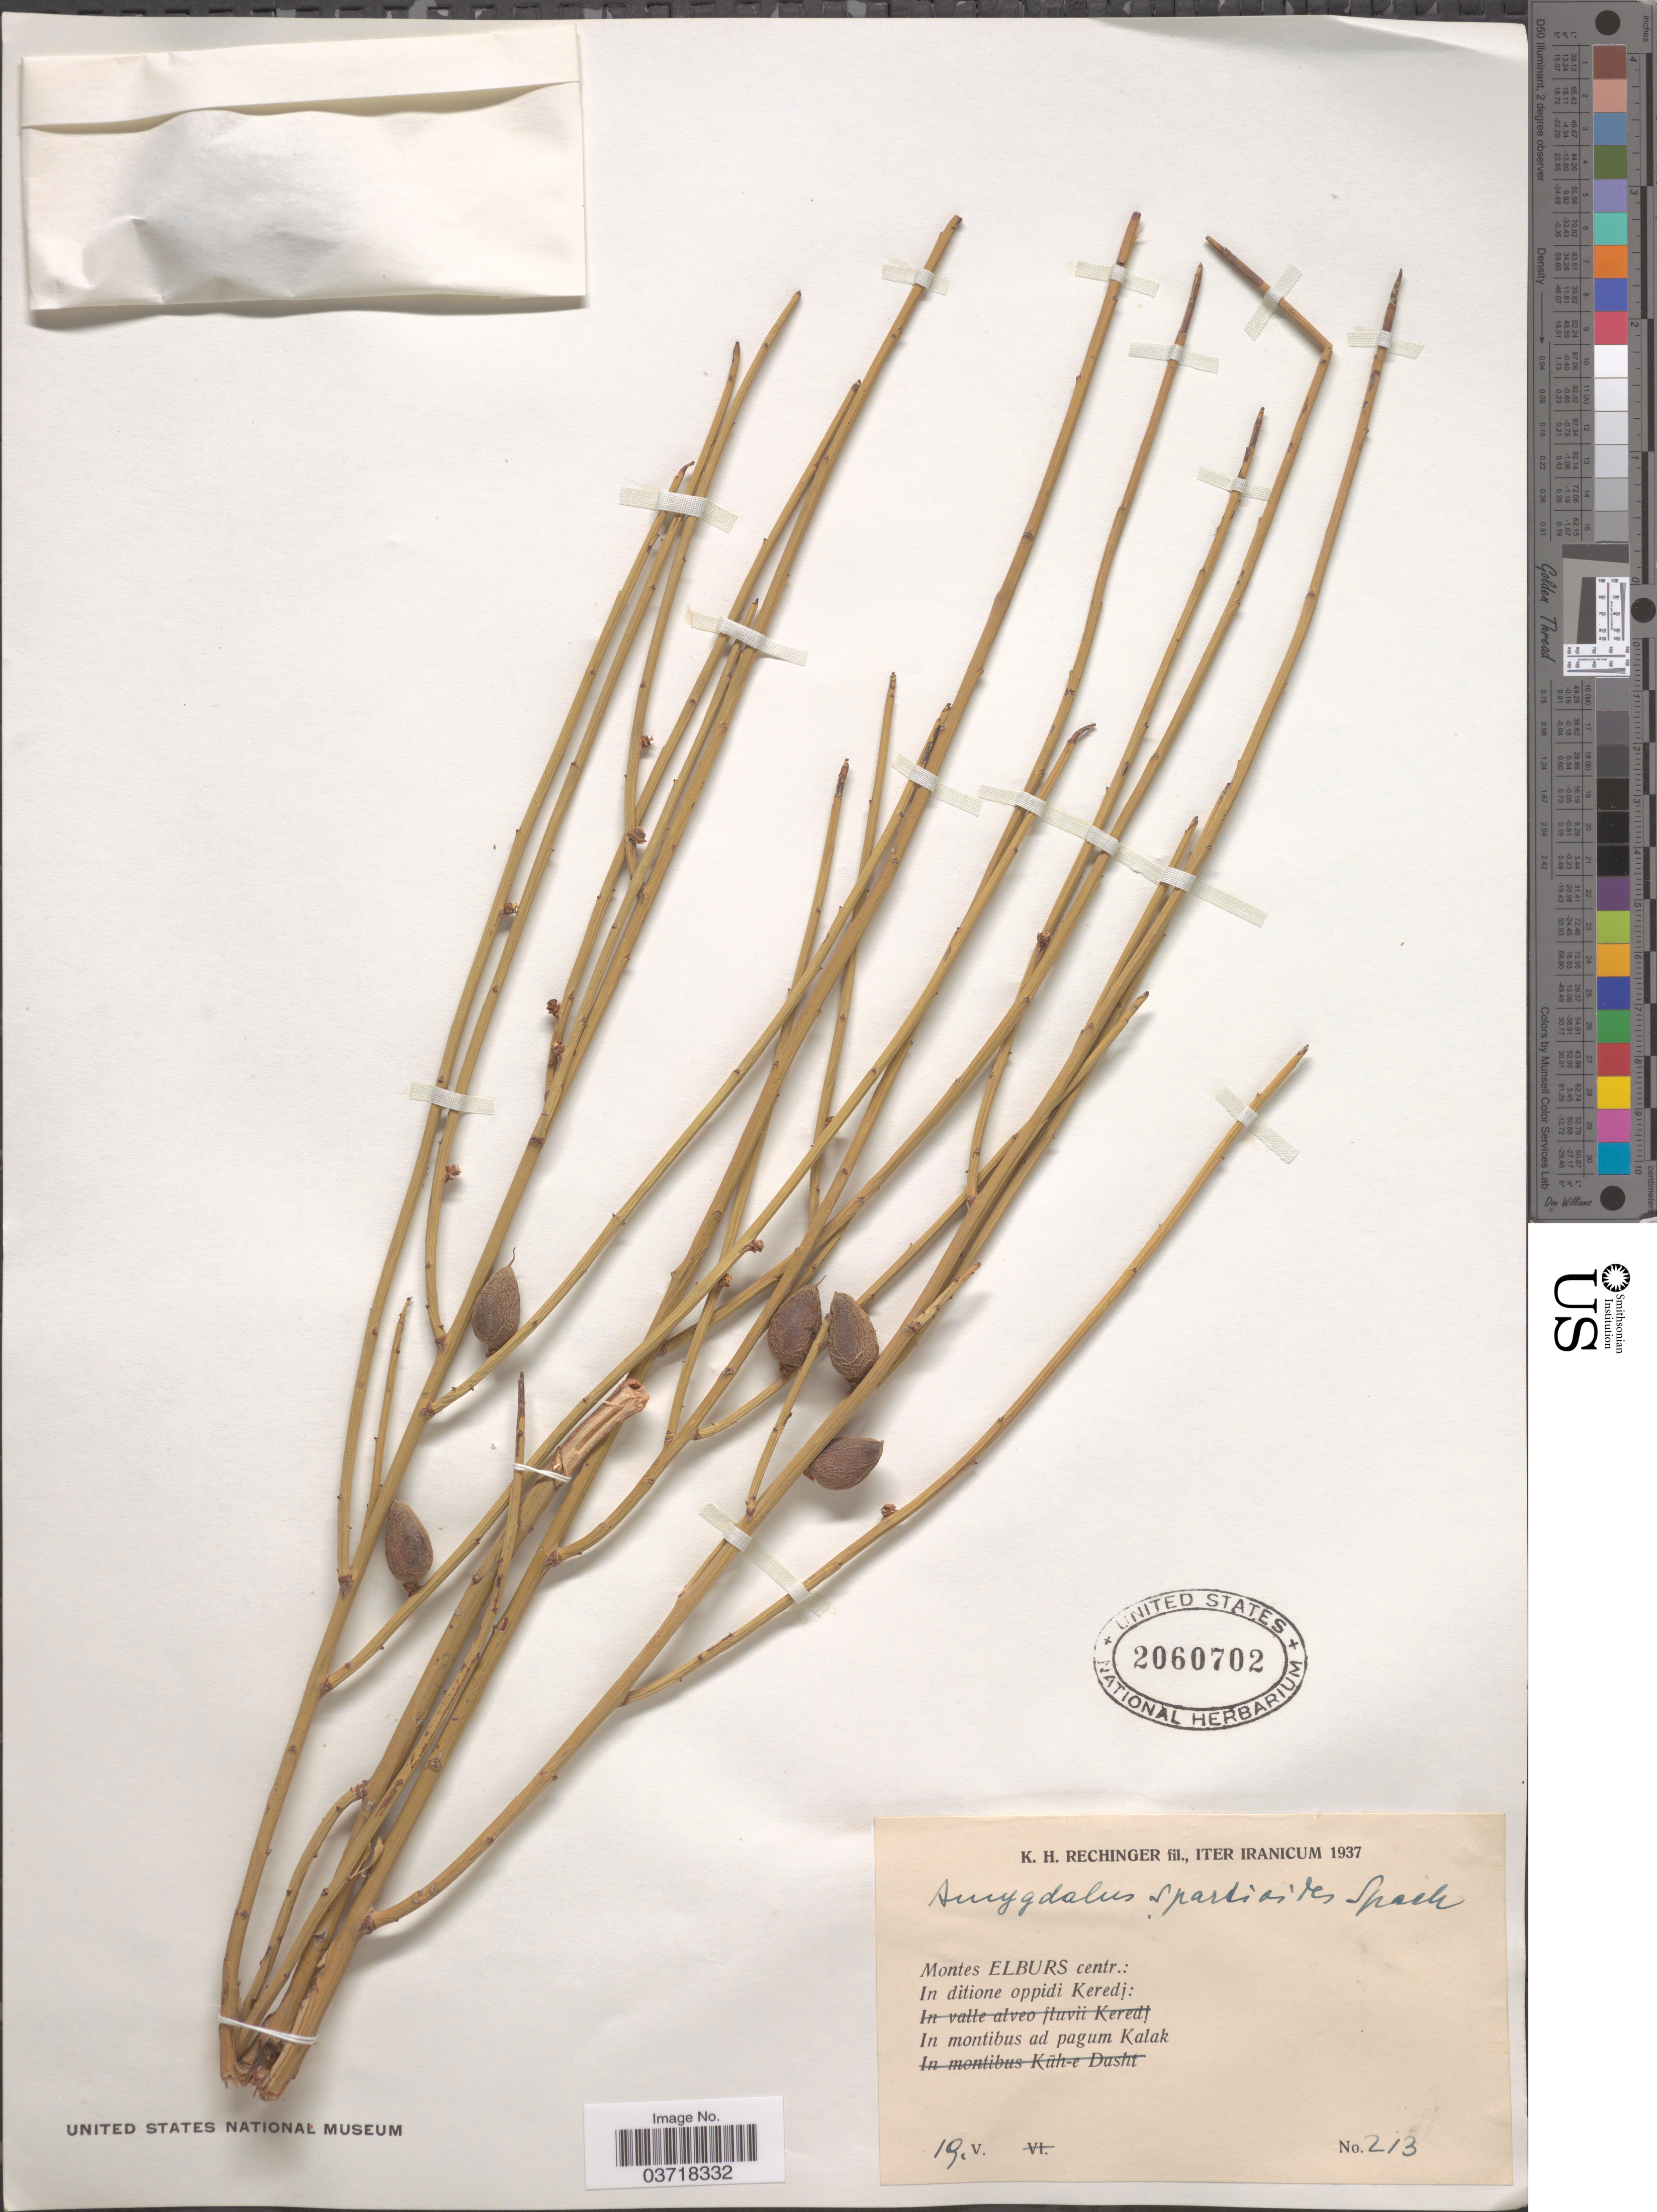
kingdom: Plantae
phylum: Tracheophyta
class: Magnoliopsida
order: Rosales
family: Rosaceae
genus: Prunus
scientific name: Prunus spartioides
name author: Schneider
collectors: K. H. Rechinger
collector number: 213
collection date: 1937-05-19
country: Iran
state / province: Alborz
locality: Montes Elburs centr.: In ditione oppidi Keredj: In montibus ad pagum Kalak.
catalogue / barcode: US 2060702